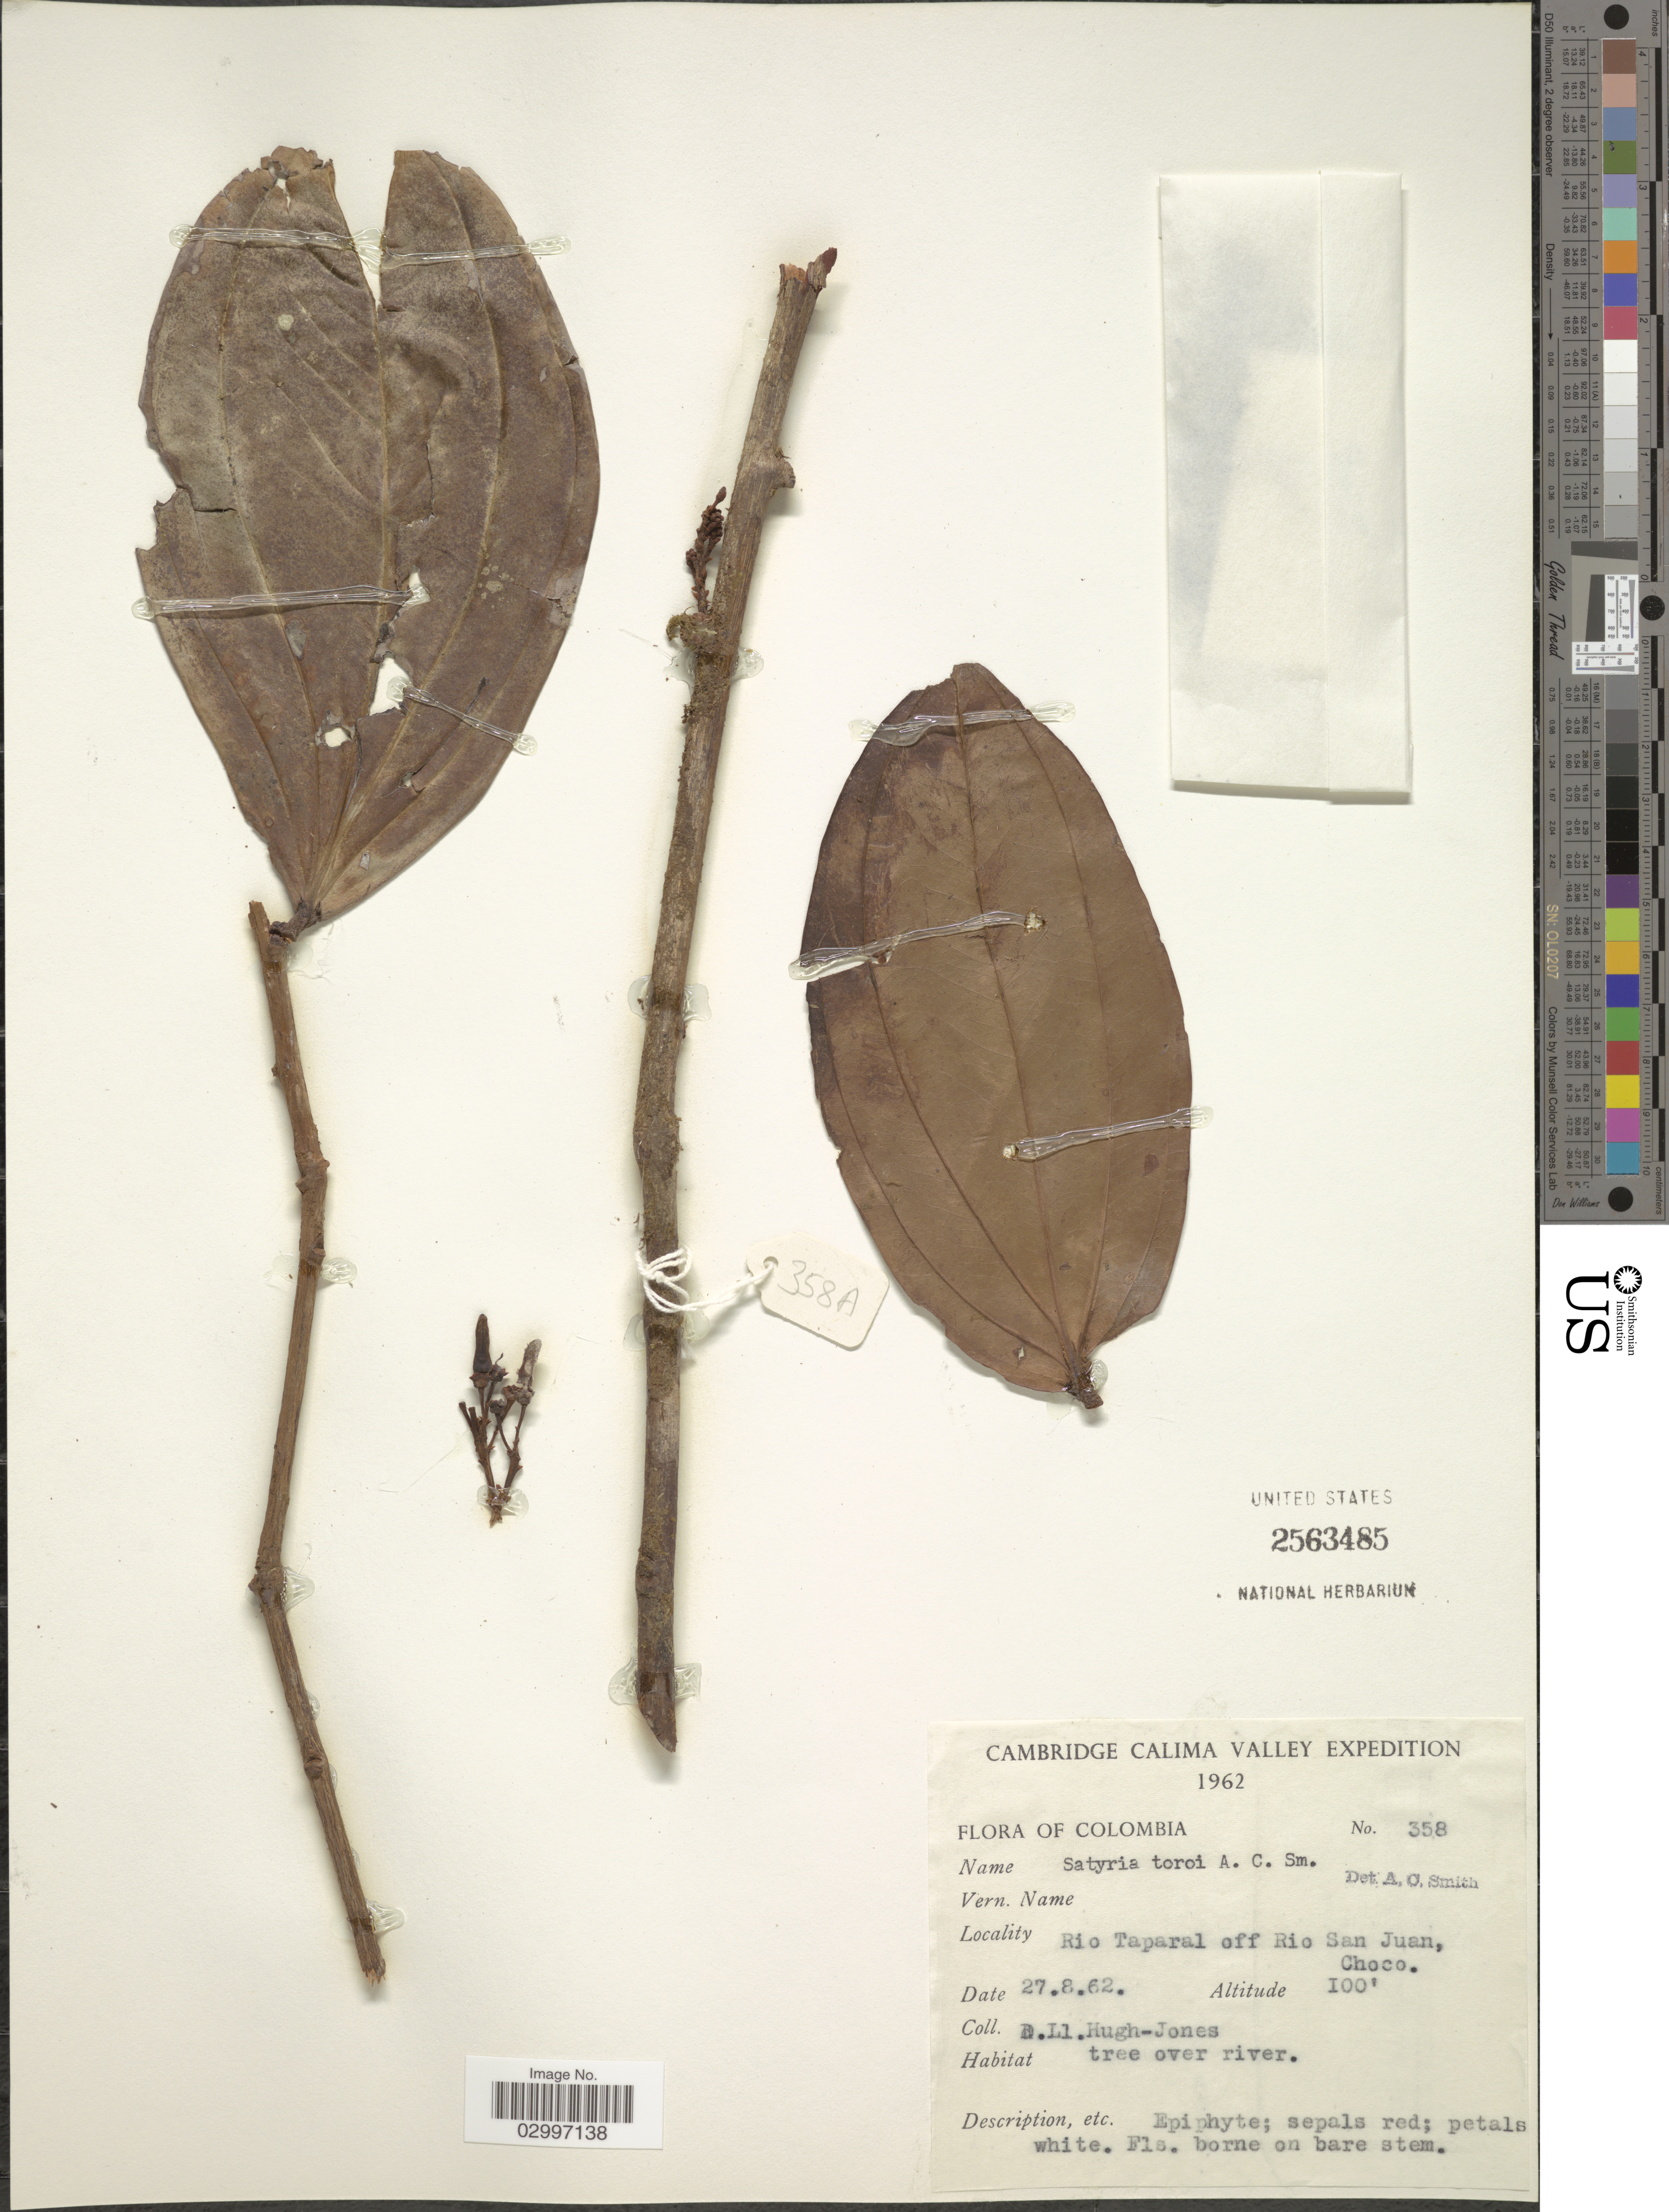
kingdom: Plantae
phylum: Tracheophyta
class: Magnoliopsida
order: Ericales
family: Ericaceae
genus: Satyria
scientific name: Satyria toroi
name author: A.C. Sm.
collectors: D. Hugh-Jones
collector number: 358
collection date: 1962-08-27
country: Colombia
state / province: Chocó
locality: Calima Valley, Rio Taparal off Rio San Juan, Choco.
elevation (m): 30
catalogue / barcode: US 2563485